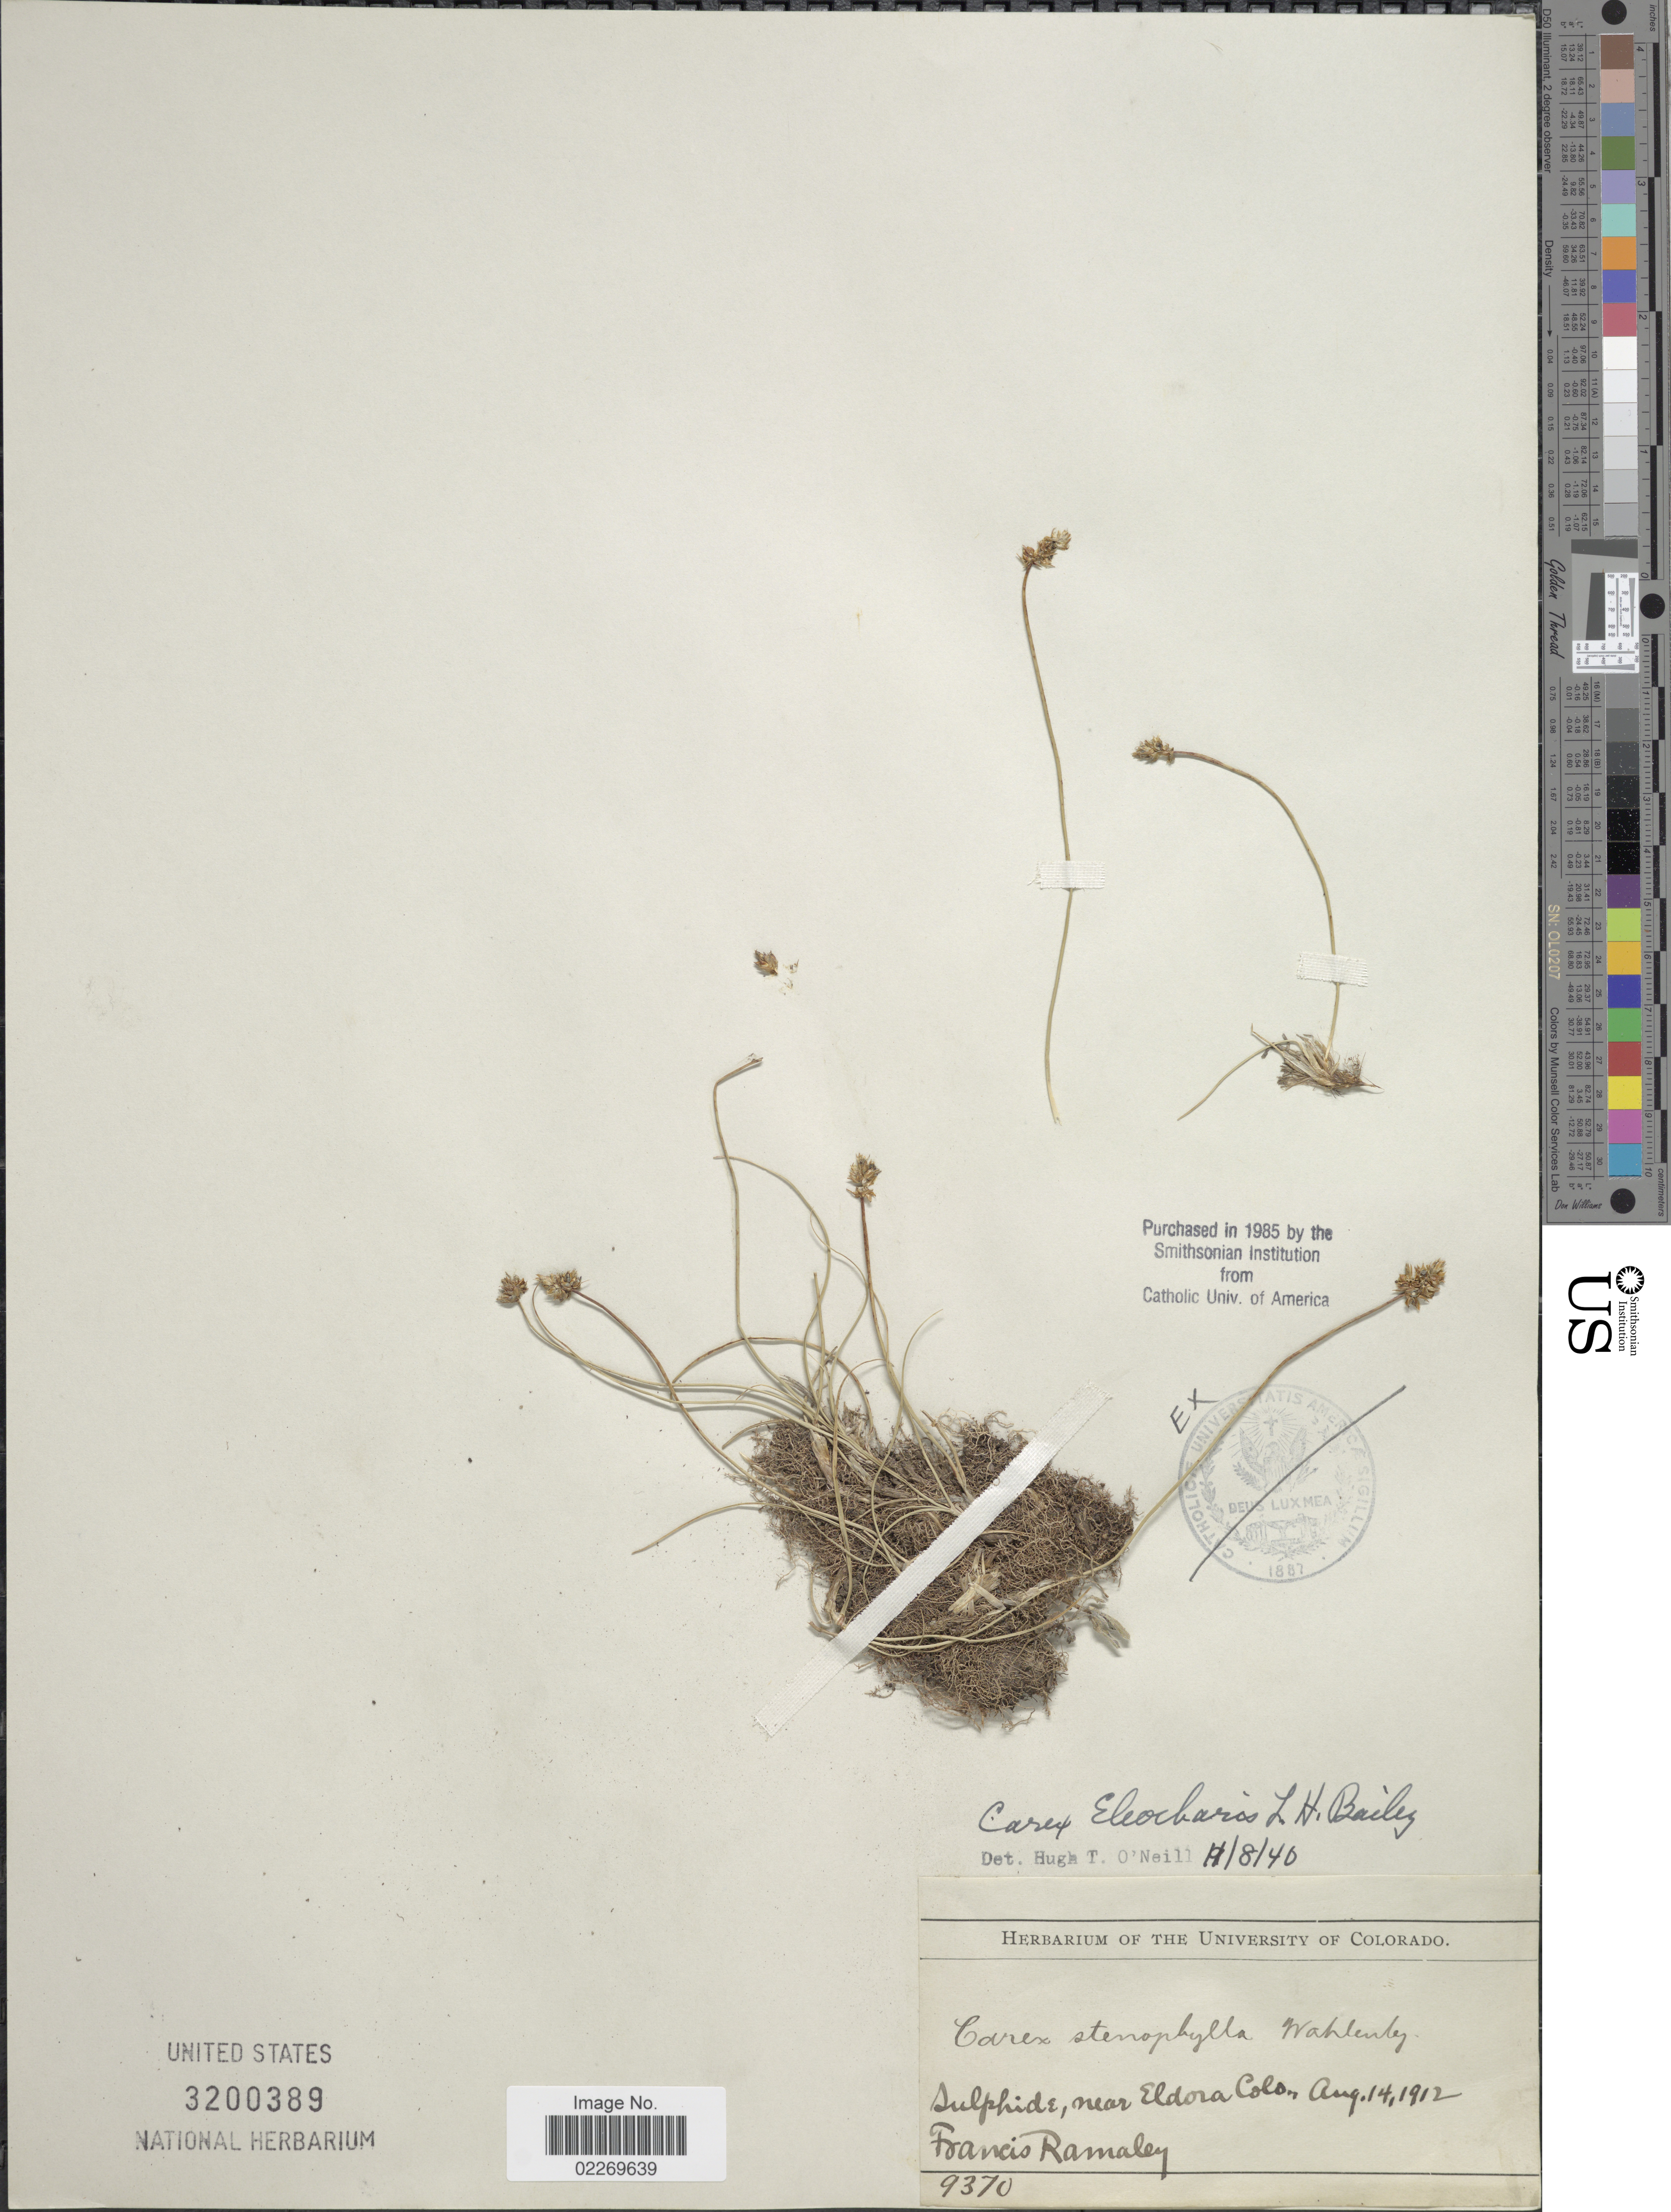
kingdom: Plantae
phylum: Tracheophyta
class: Liliopsida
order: Poales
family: Cyperaceae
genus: Carex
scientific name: Carex eleocharis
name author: L.H. Bailey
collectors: F. Ramaley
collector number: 99370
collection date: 1912-08-14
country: United States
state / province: Colorado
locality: Sulphide, near Eldora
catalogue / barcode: US 3200389